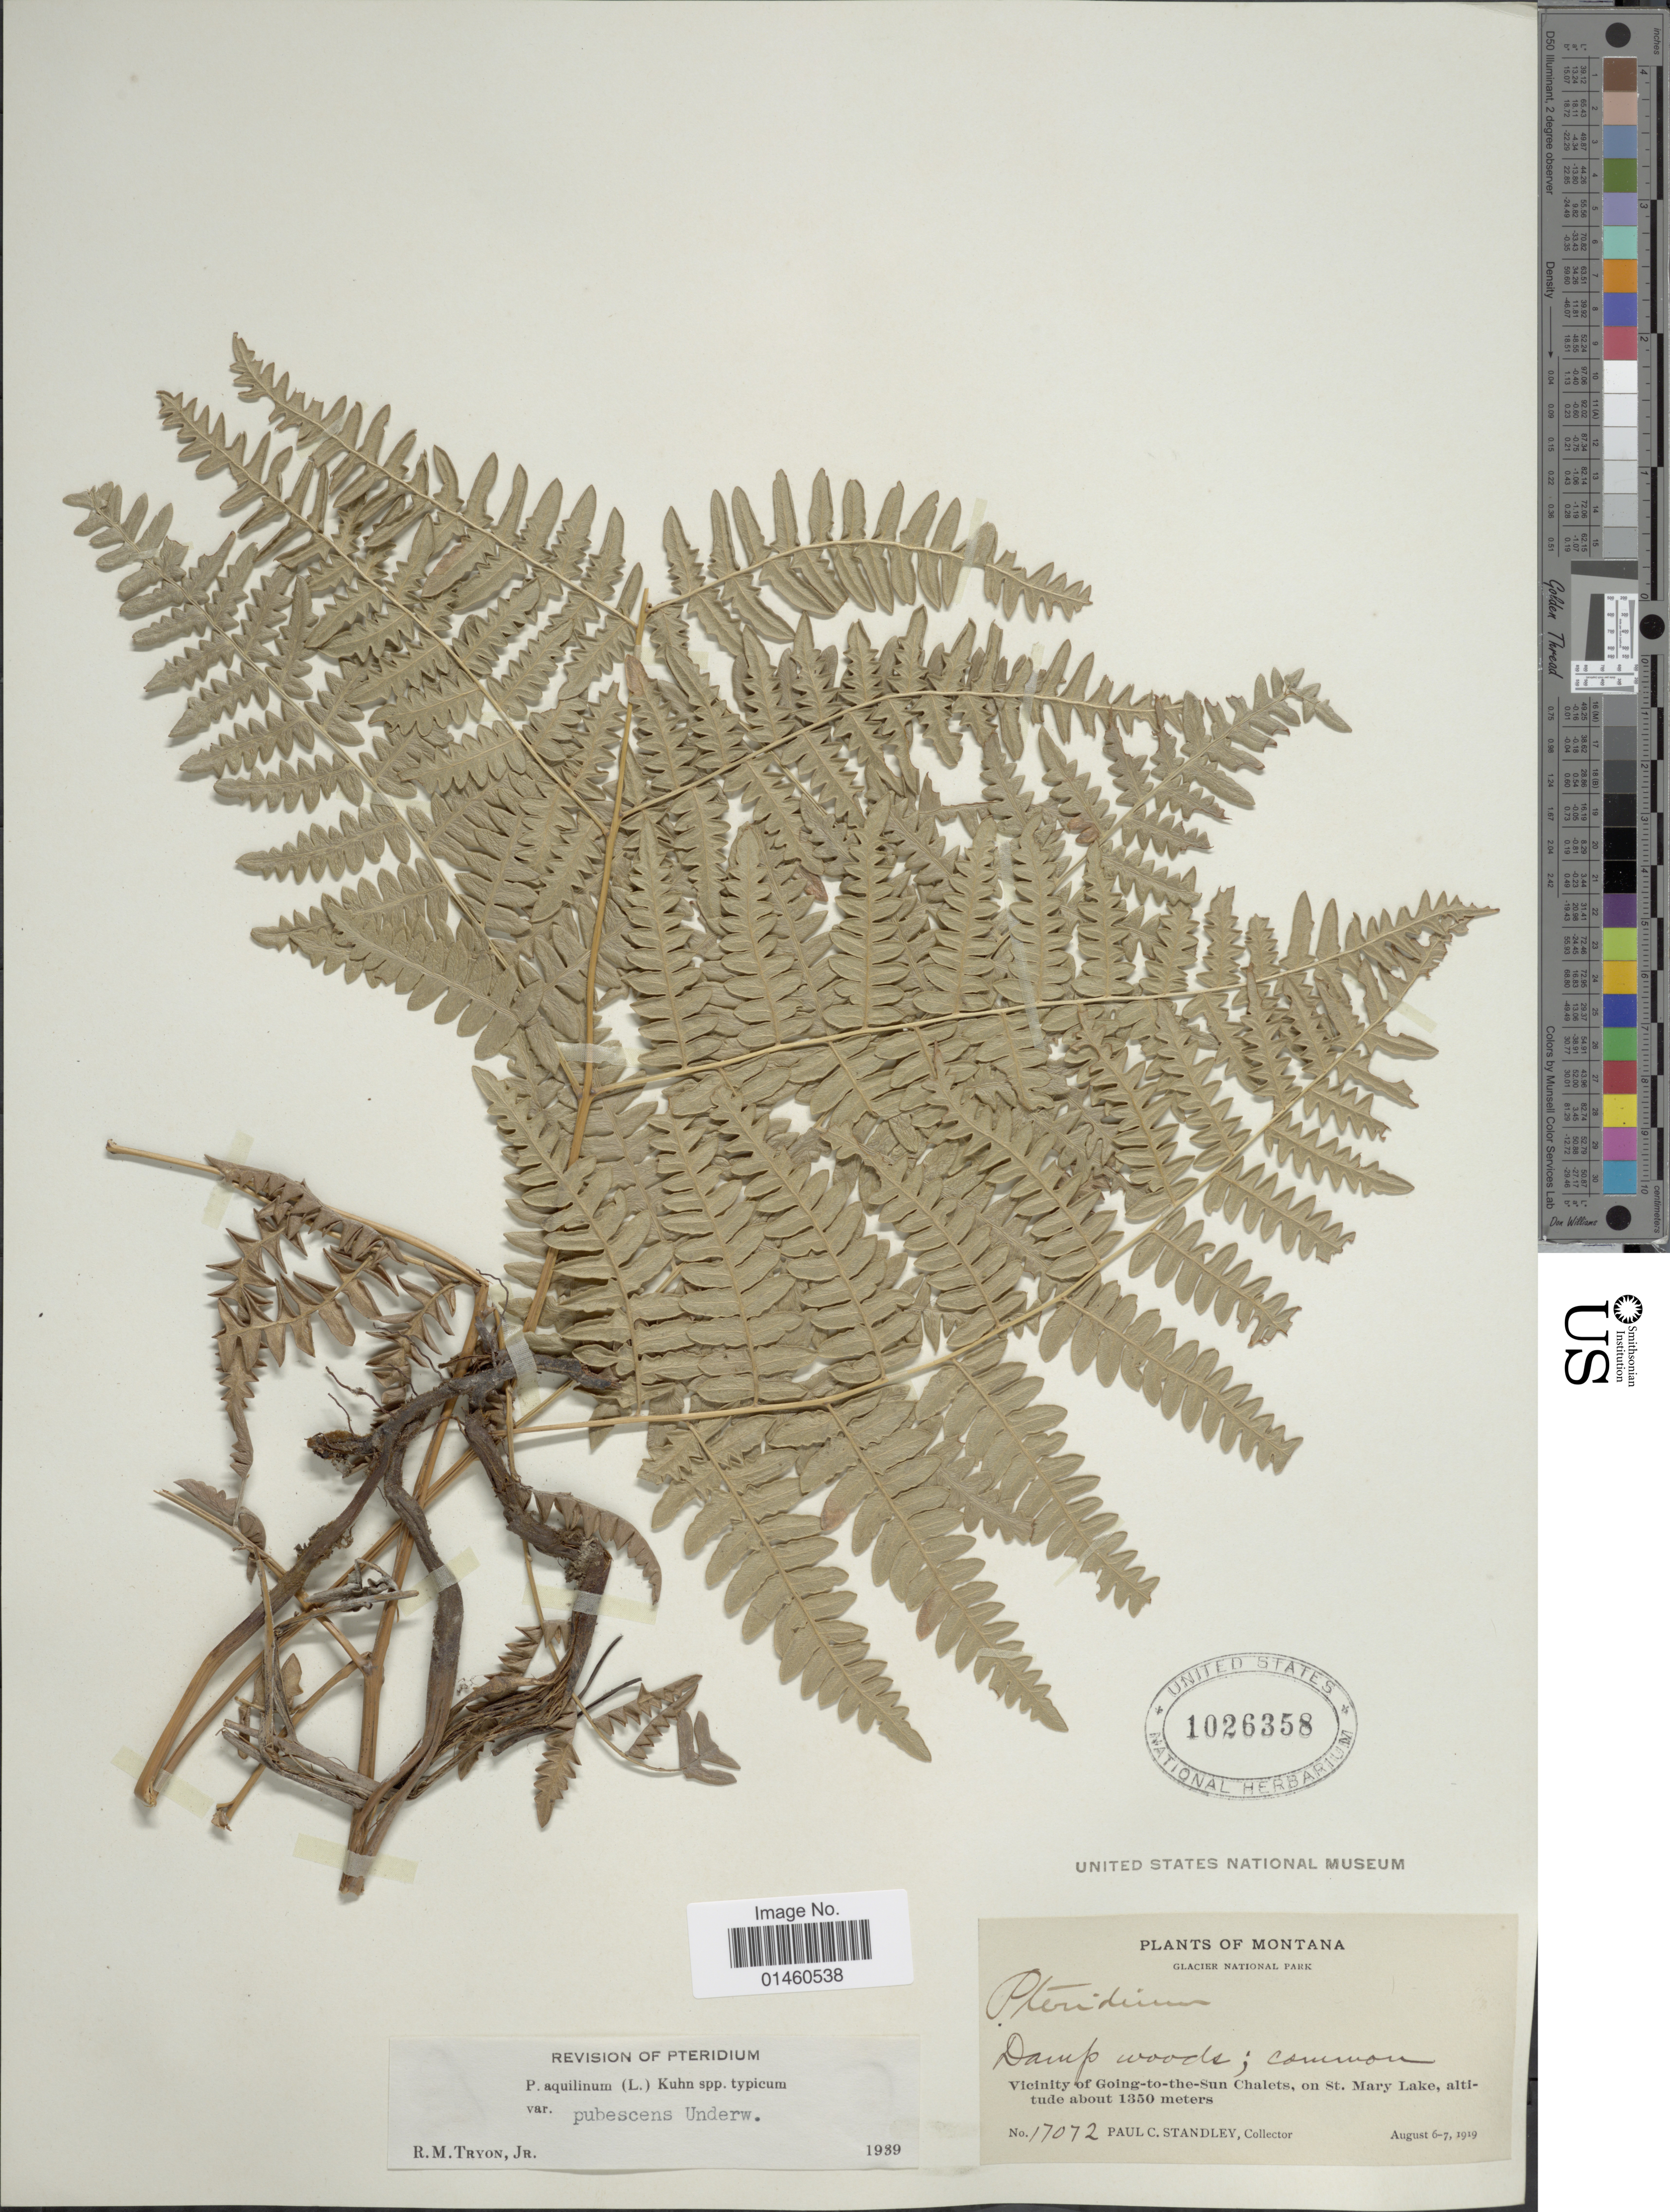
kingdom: Plantae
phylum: Tracheophyta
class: Polypodiopsida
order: Polypodiales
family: Dennstaedtiaceae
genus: Pteridium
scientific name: Pteridium pubescens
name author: (Underw.) Christenh.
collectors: P. C. Standley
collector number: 17072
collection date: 1919-08-06/1919-08-07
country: United States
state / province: Montana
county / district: Glacier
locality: Glacier National Park, vicinity of Going-to-the-Sun Chalets, on St. Mary Lake.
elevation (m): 1350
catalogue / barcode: US 1026358